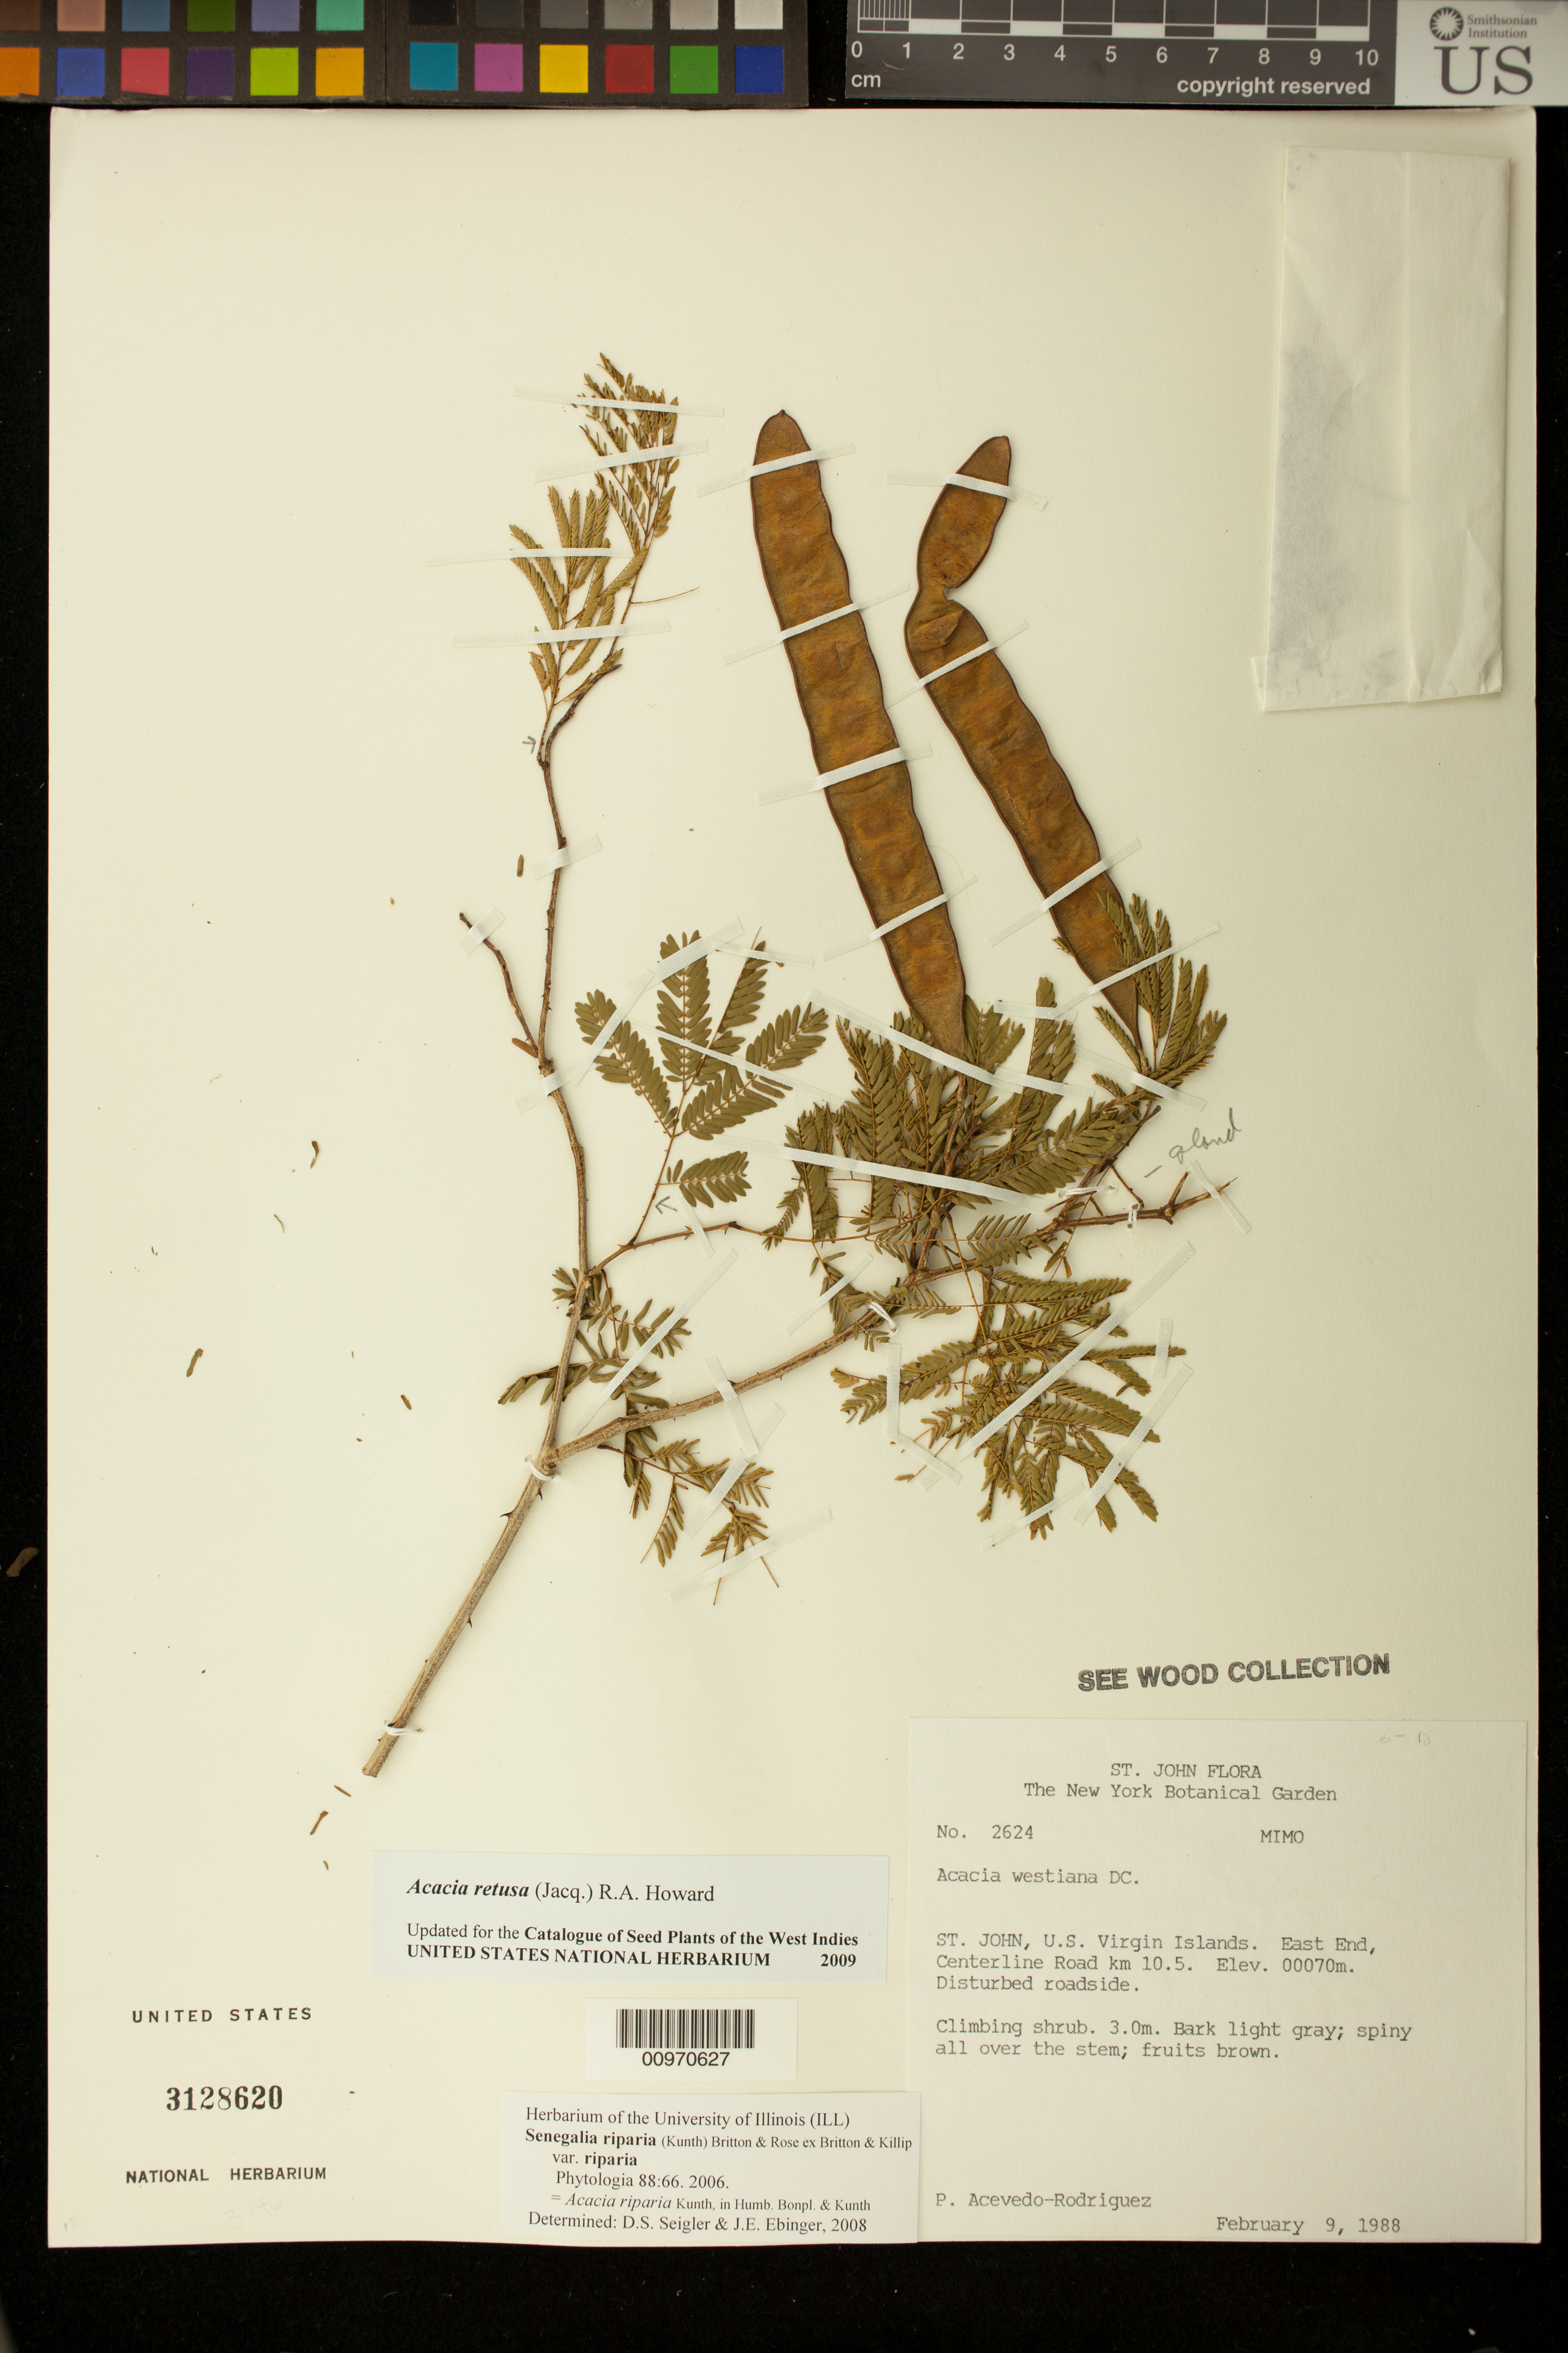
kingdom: Plantae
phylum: Tracheophyta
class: Magnoliopsida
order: Fabales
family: Fabaceae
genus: Senegalia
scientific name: Senegalia riparia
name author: (Kunth) Britton & Rose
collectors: P. Acevedo-Rodr.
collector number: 2624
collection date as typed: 09 Feb 1988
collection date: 1988-02-09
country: U.S. Virgin Islands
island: St. John I.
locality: East End, Centerline Road, km 10.5.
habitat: Disturbed roadside.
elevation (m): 70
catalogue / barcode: US 3128620